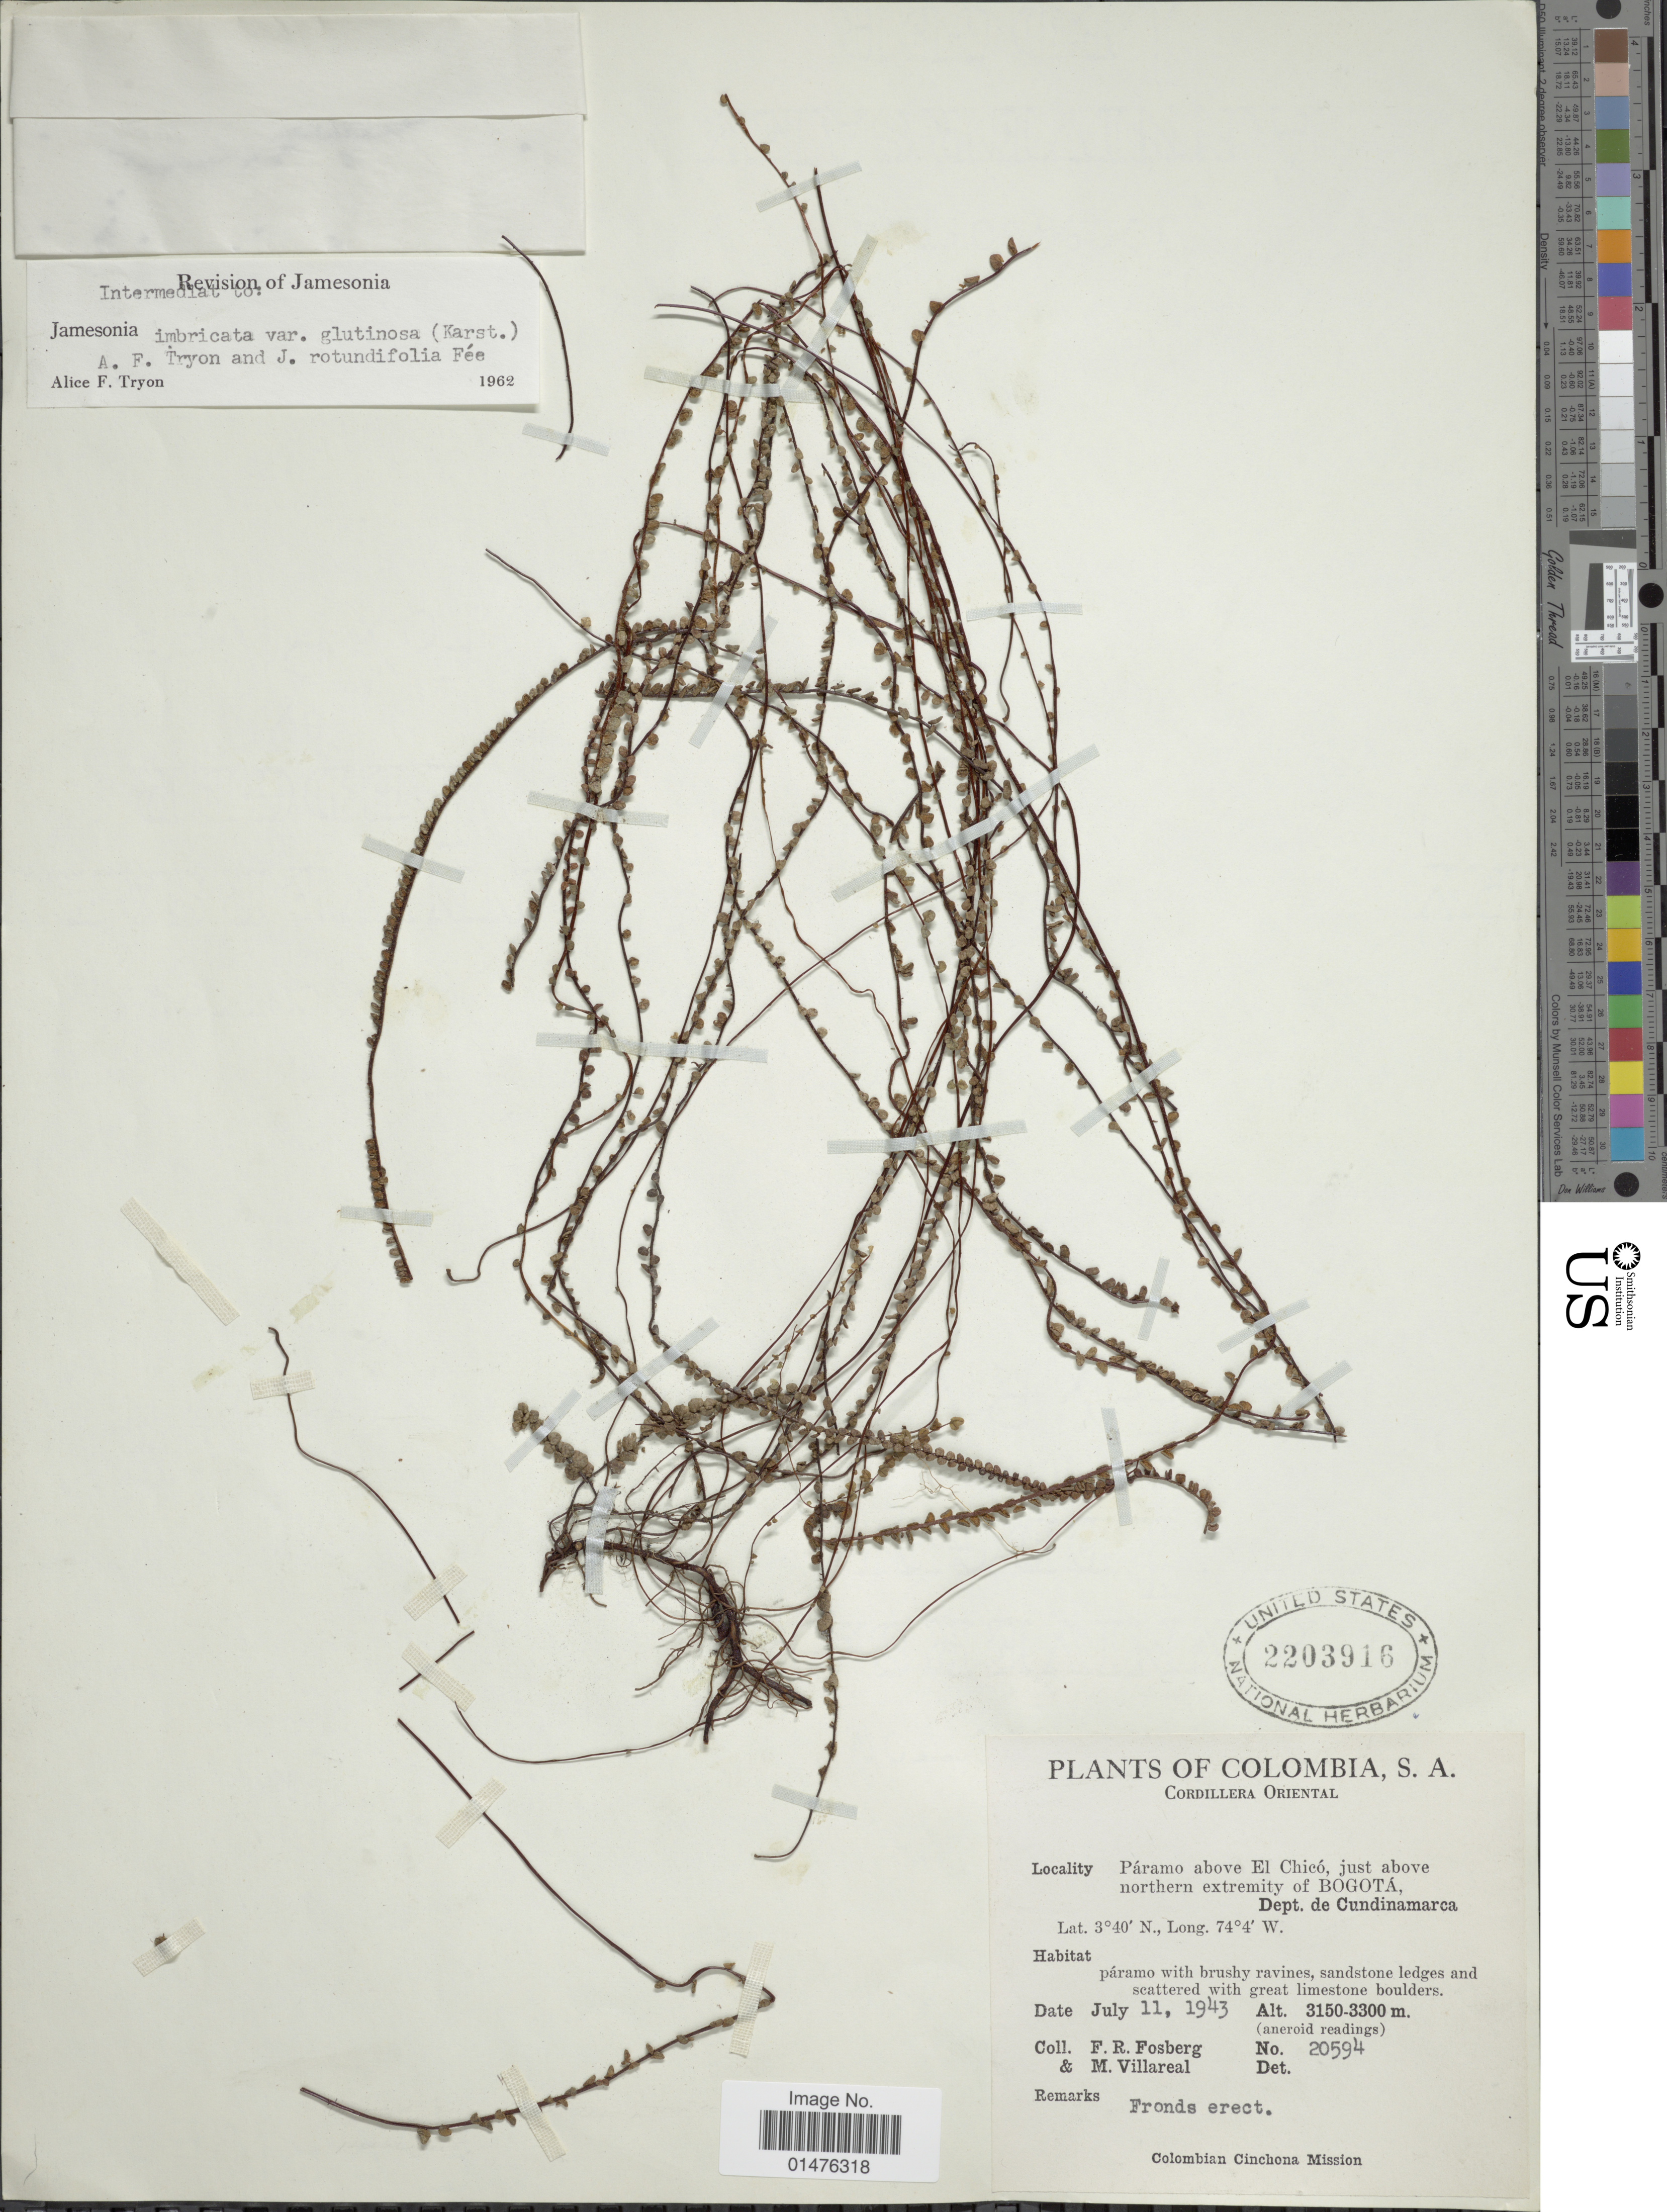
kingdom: Plantae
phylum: Tracheophyta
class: Polypodiopsida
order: Polypodiales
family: Pteridaceae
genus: Jamesonia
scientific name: Jamesonia imbricata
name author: (Sw.) Hook. & Grev.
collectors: F. R. Fosberg & M. Villareal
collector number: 20594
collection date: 1943-07-11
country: Colombia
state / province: Cundinamarca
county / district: Cordillera Oriental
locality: Páramo above El Chicó, just above northern extremity of Bogotá, Dept. de Cundinamarca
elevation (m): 3150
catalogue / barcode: US 2203916